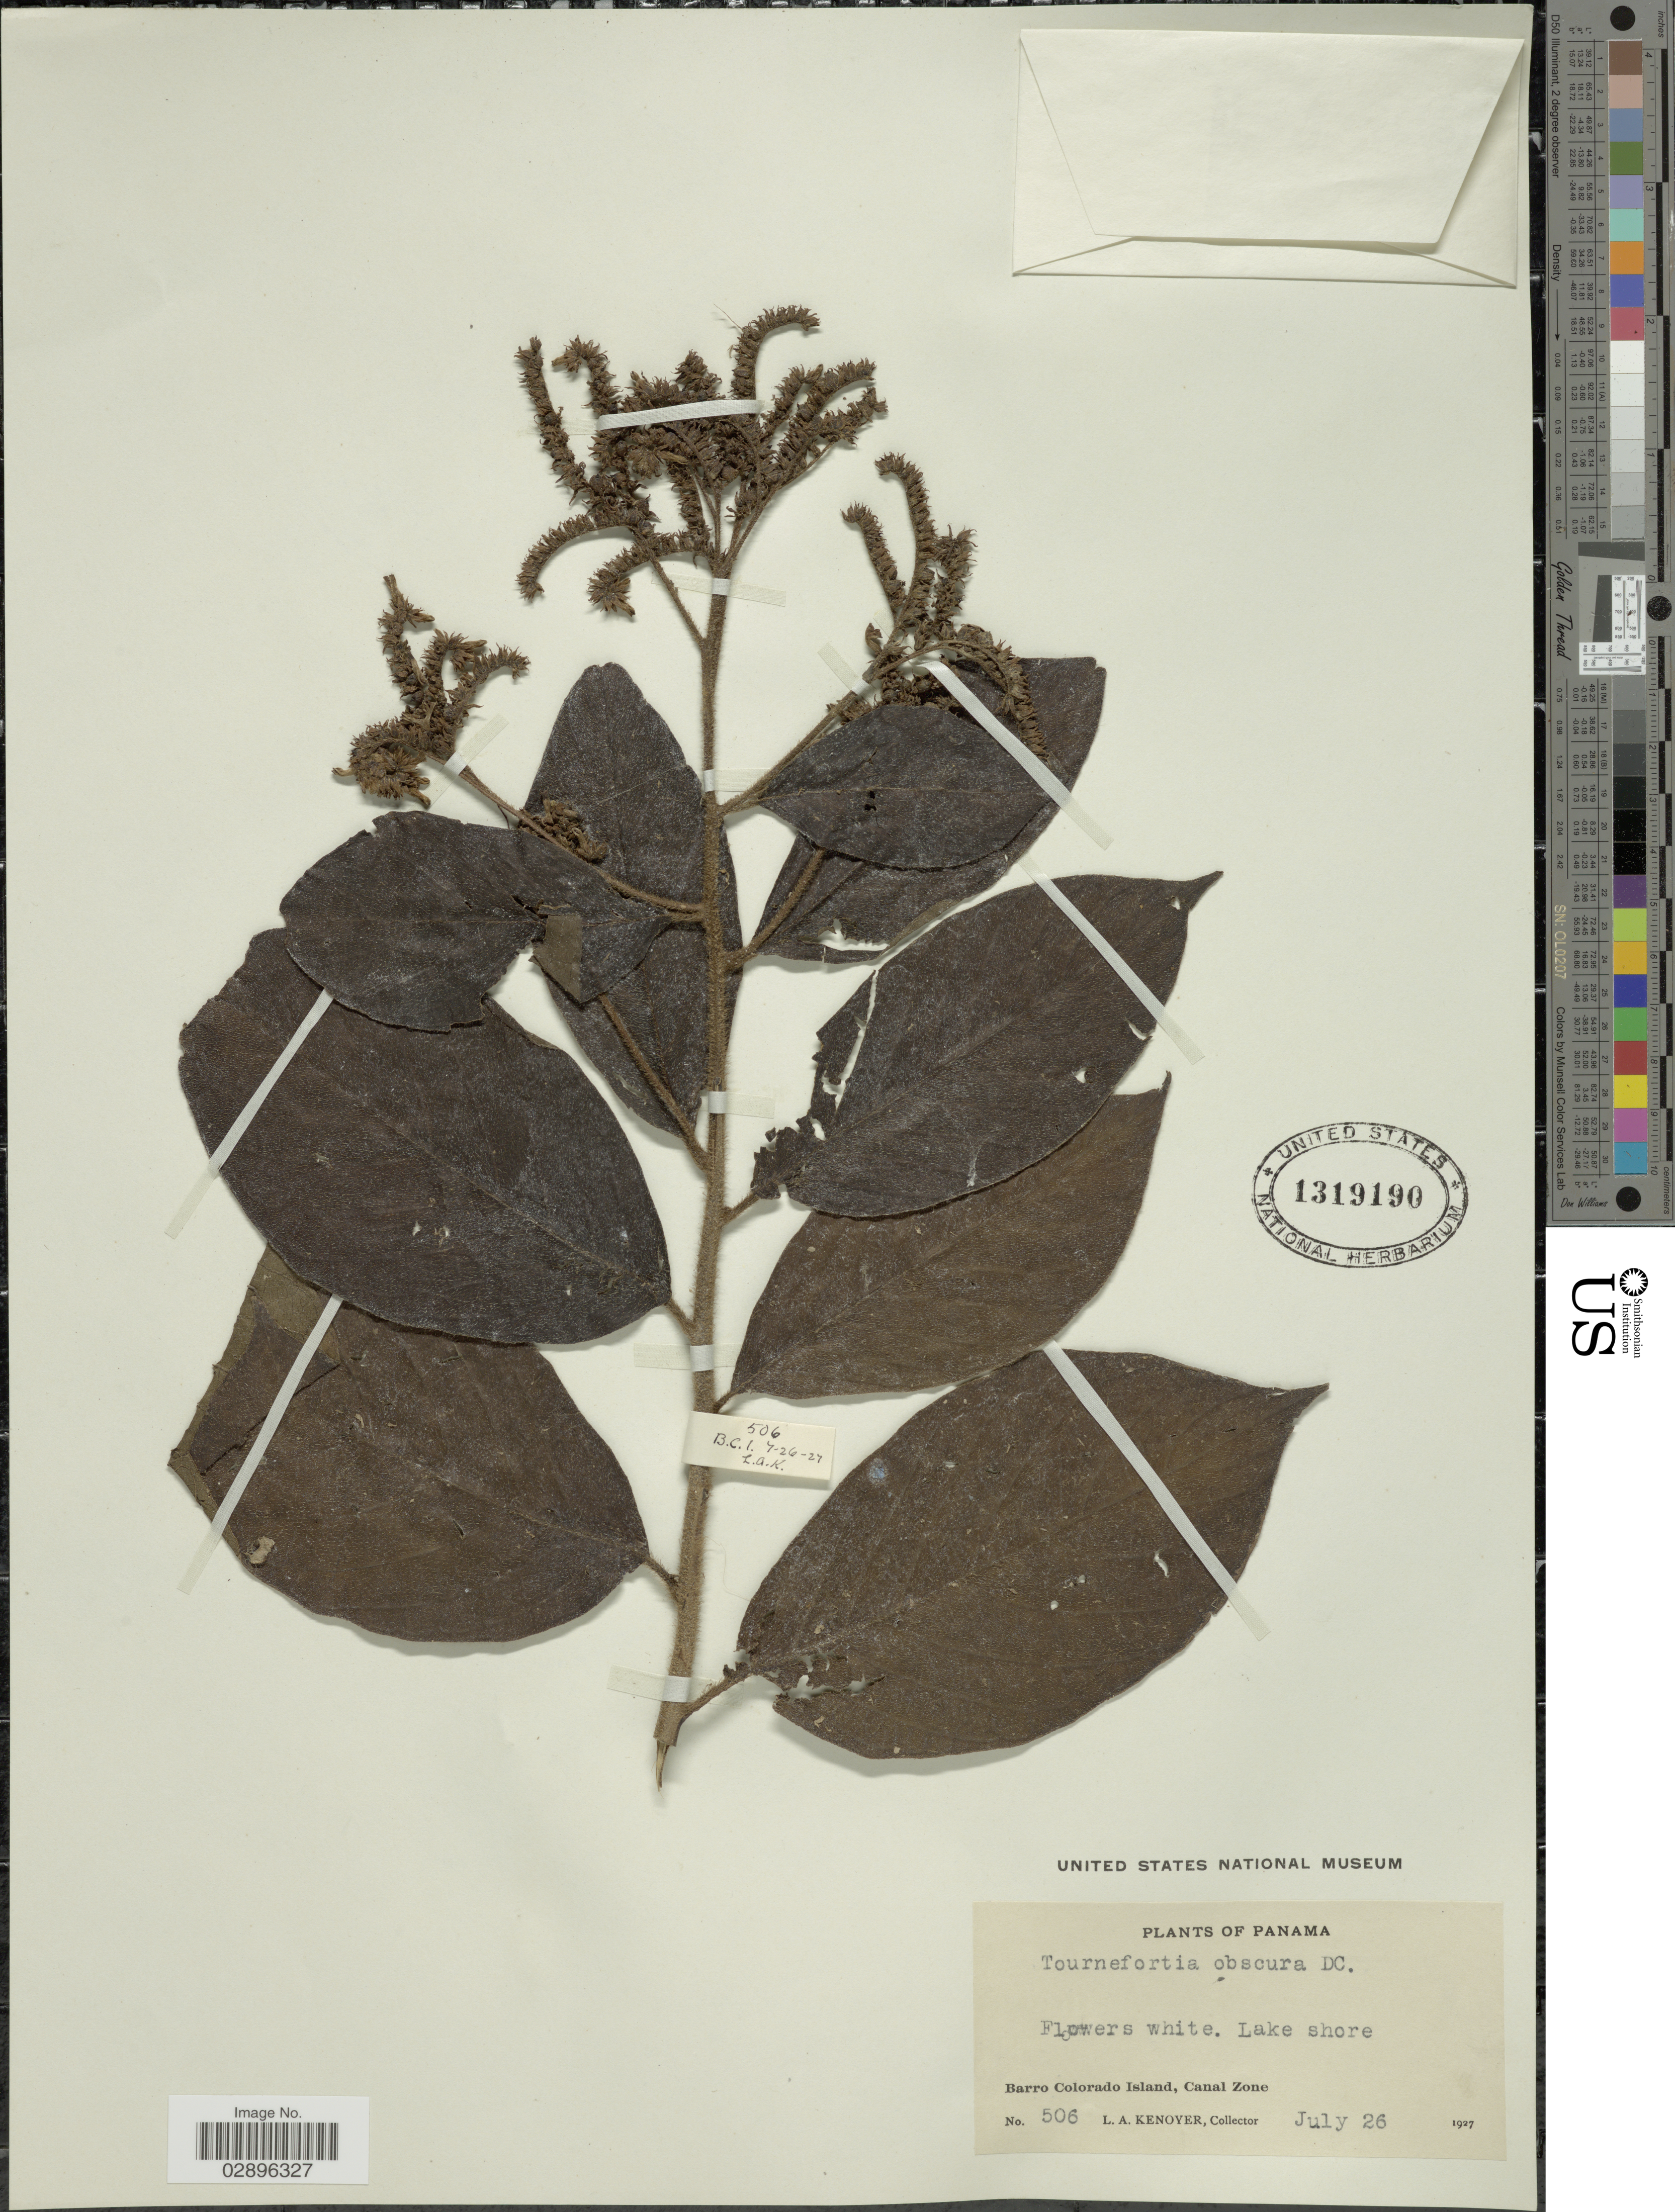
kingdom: Plantae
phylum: Tracheophyta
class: Magnoliopsida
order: Boraginales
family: Heliotropiaceae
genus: Tournefortia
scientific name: Tournefortia cuspidata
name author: Kunth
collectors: L. A. Kenoyer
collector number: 506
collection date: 1927-07-26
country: Panama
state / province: Panamá Oeste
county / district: Canal Zone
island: Barro Colorado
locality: Barro Colorado Island, Canal Zone.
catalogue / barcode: US 1319190